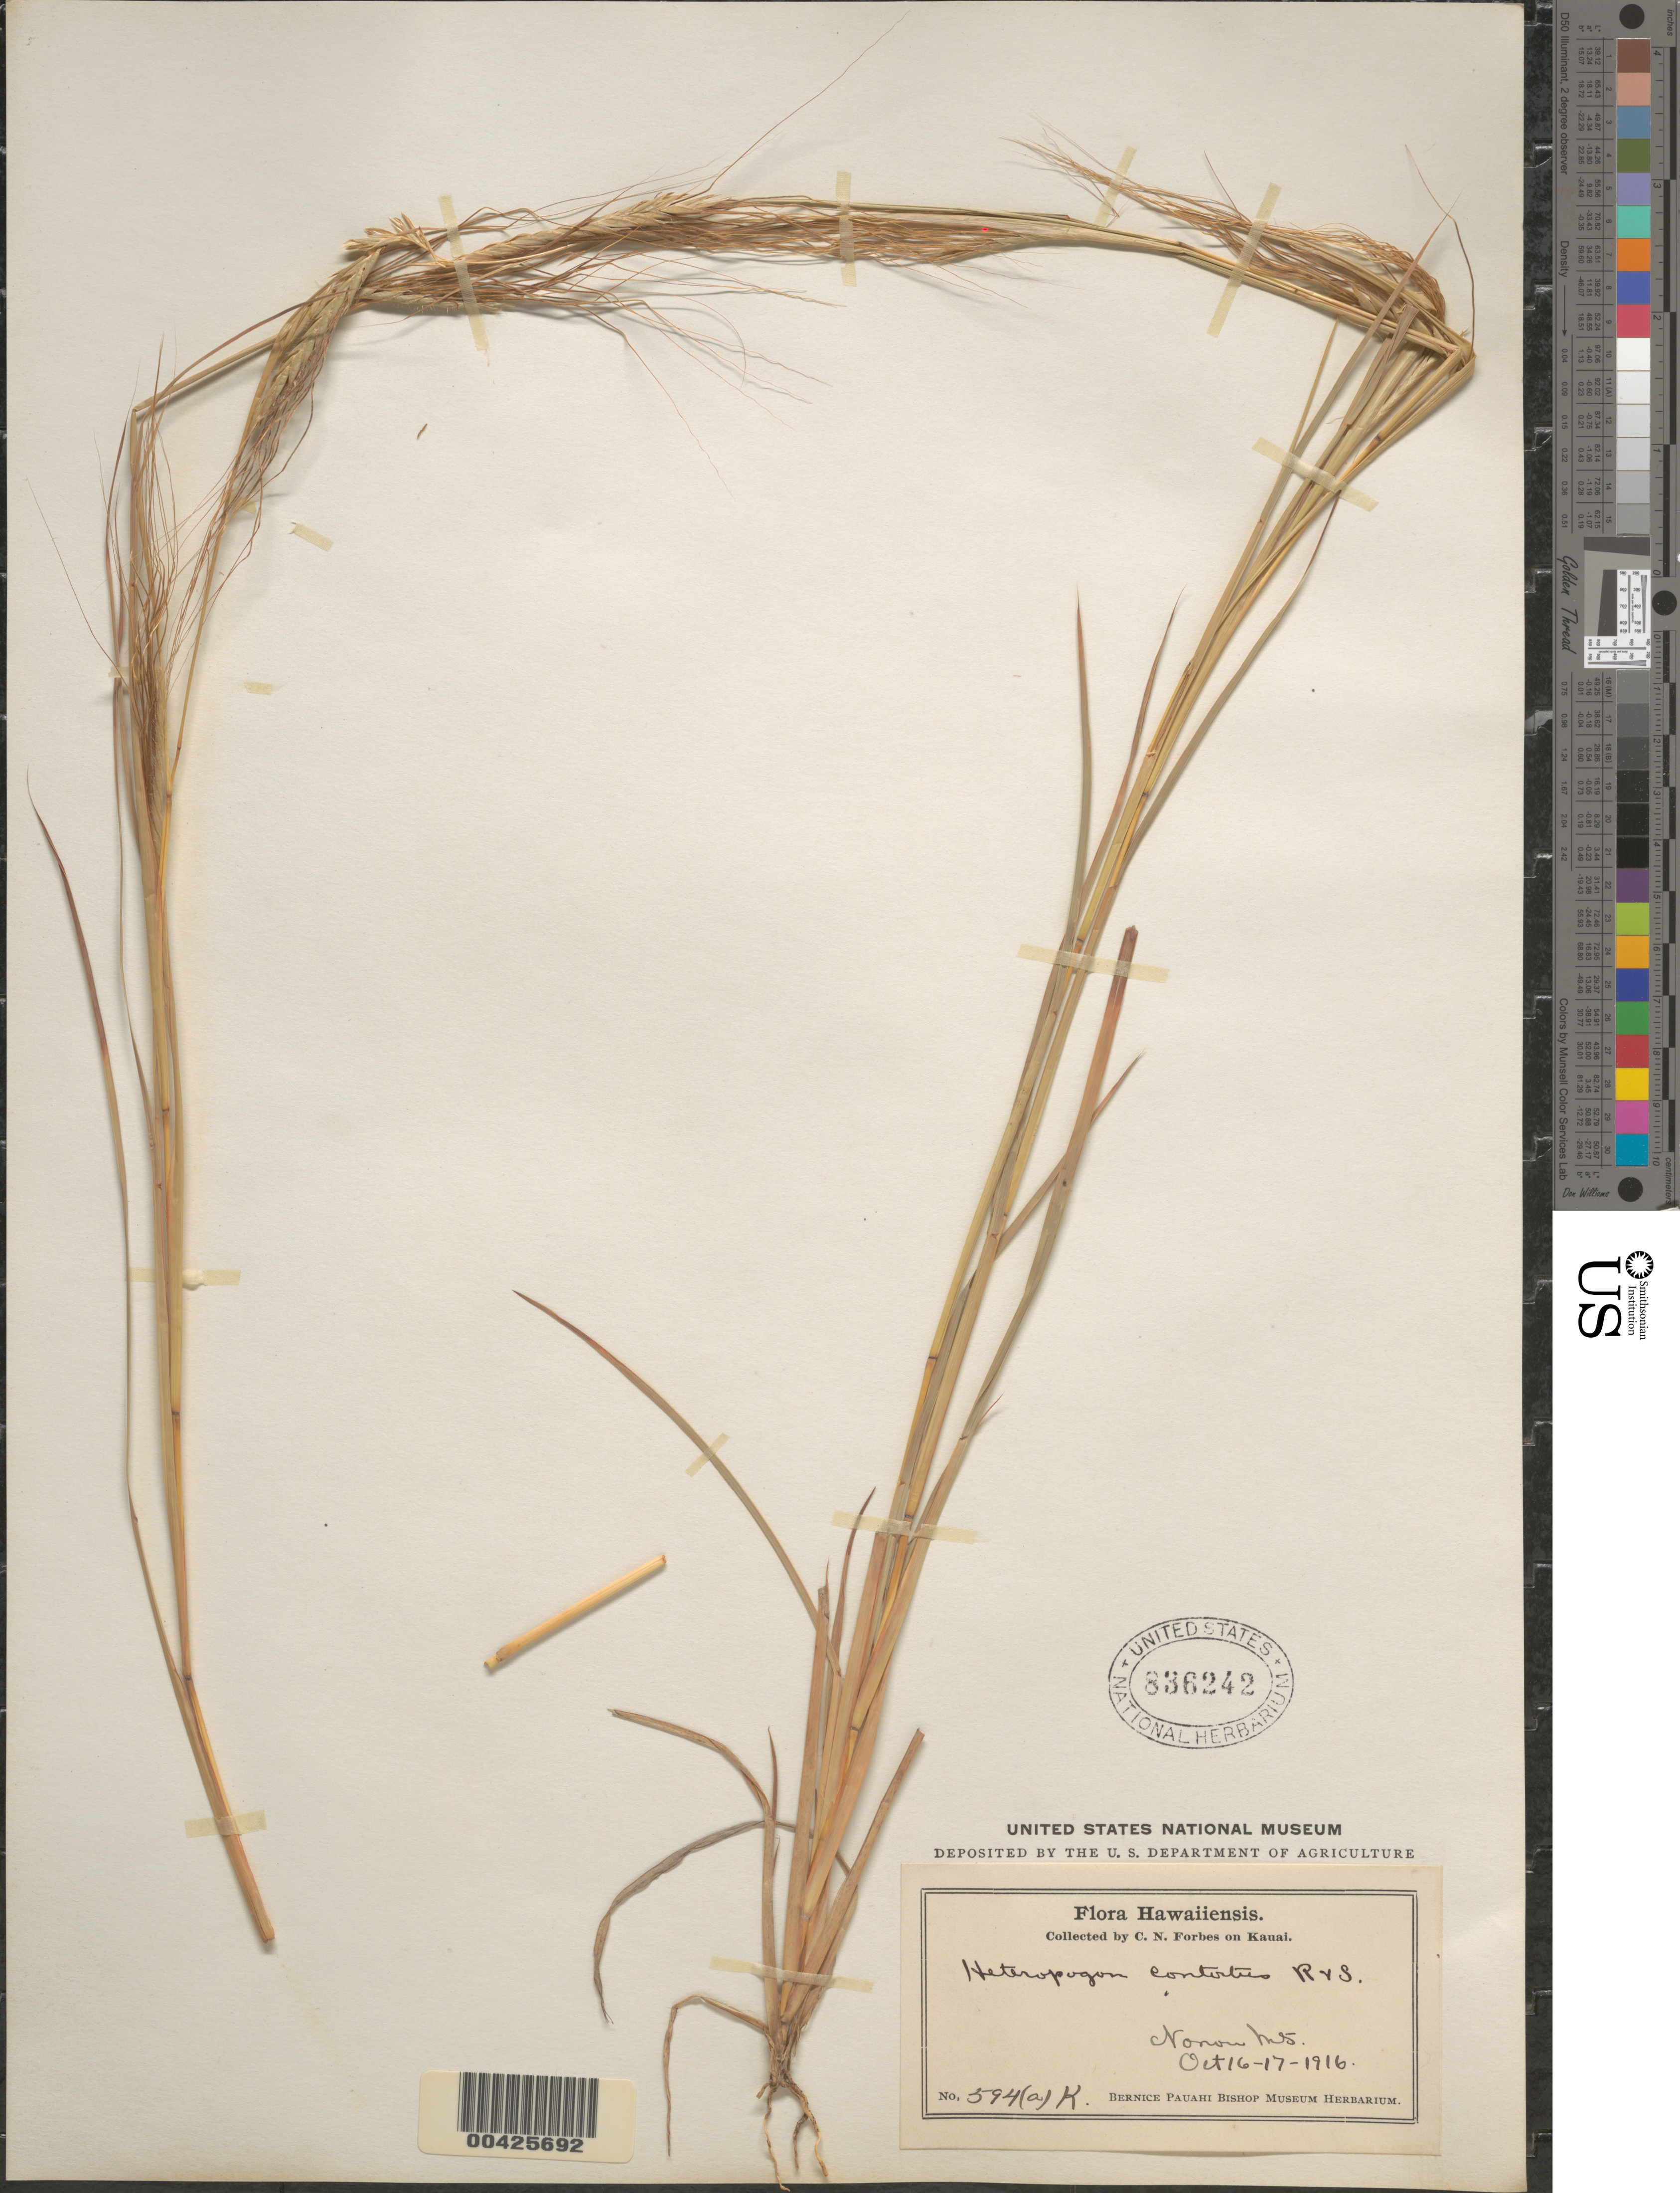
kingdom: Plantae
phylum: Tracheophyta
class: Liliopsida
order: Poales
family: Poaceae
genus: Heteropogon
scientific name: Heteropogon contortus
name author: (L.) P. Beauv. ex Roem. & Schult.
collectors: C. N. Forbes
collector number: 594(a)K.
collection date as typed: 16 Oct 1916 to 17 Oct 1916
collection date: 1916-10-16/1916-10-17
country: United States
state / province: Hawaii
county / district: Kauai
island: Kaua'i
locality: Nonou Mt.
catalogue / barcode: US 836242